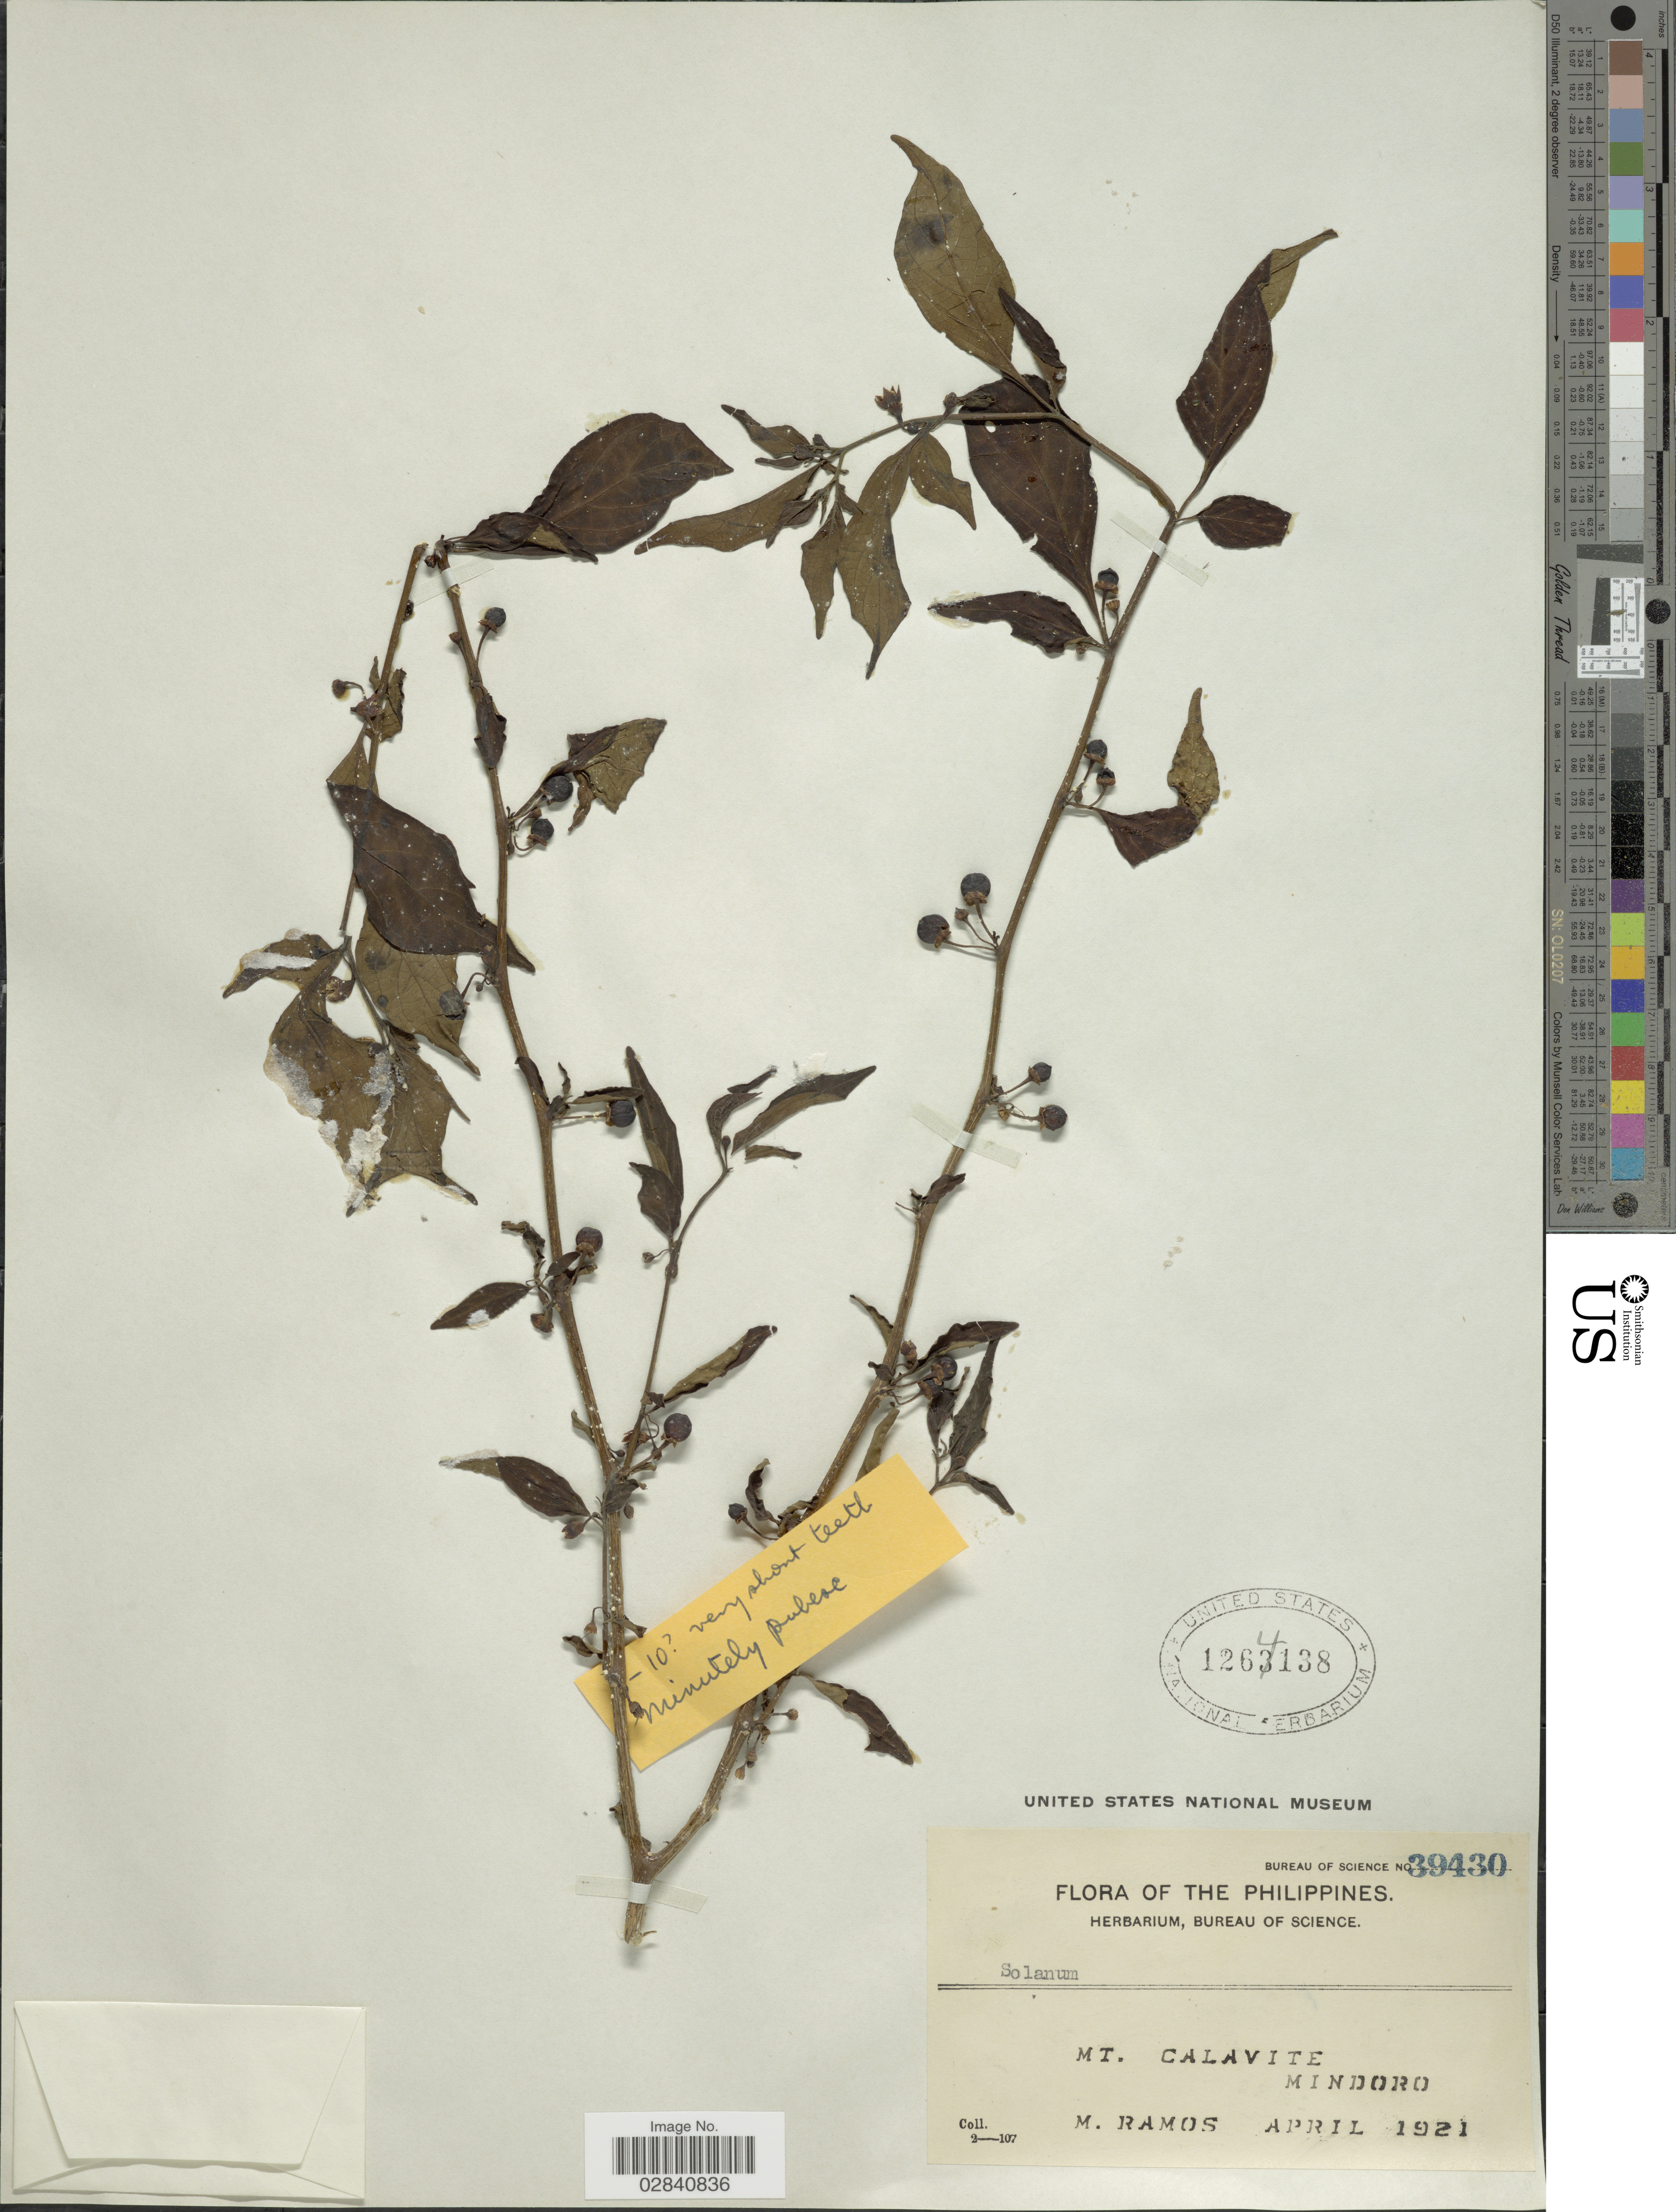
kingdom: Plantae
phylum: Tracheophyta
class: Magnoliopsida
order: Solanales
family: Solanaceae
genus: Lycianthes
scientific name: Lycianthes laevis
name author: (Dunal) Bitter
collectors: M. Ramos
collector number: Bureau of Science 39430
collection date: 1921-04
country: Philippines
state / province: Mimaropa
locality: Mt. Calavite, Mindoro.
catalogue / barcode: US 1264138